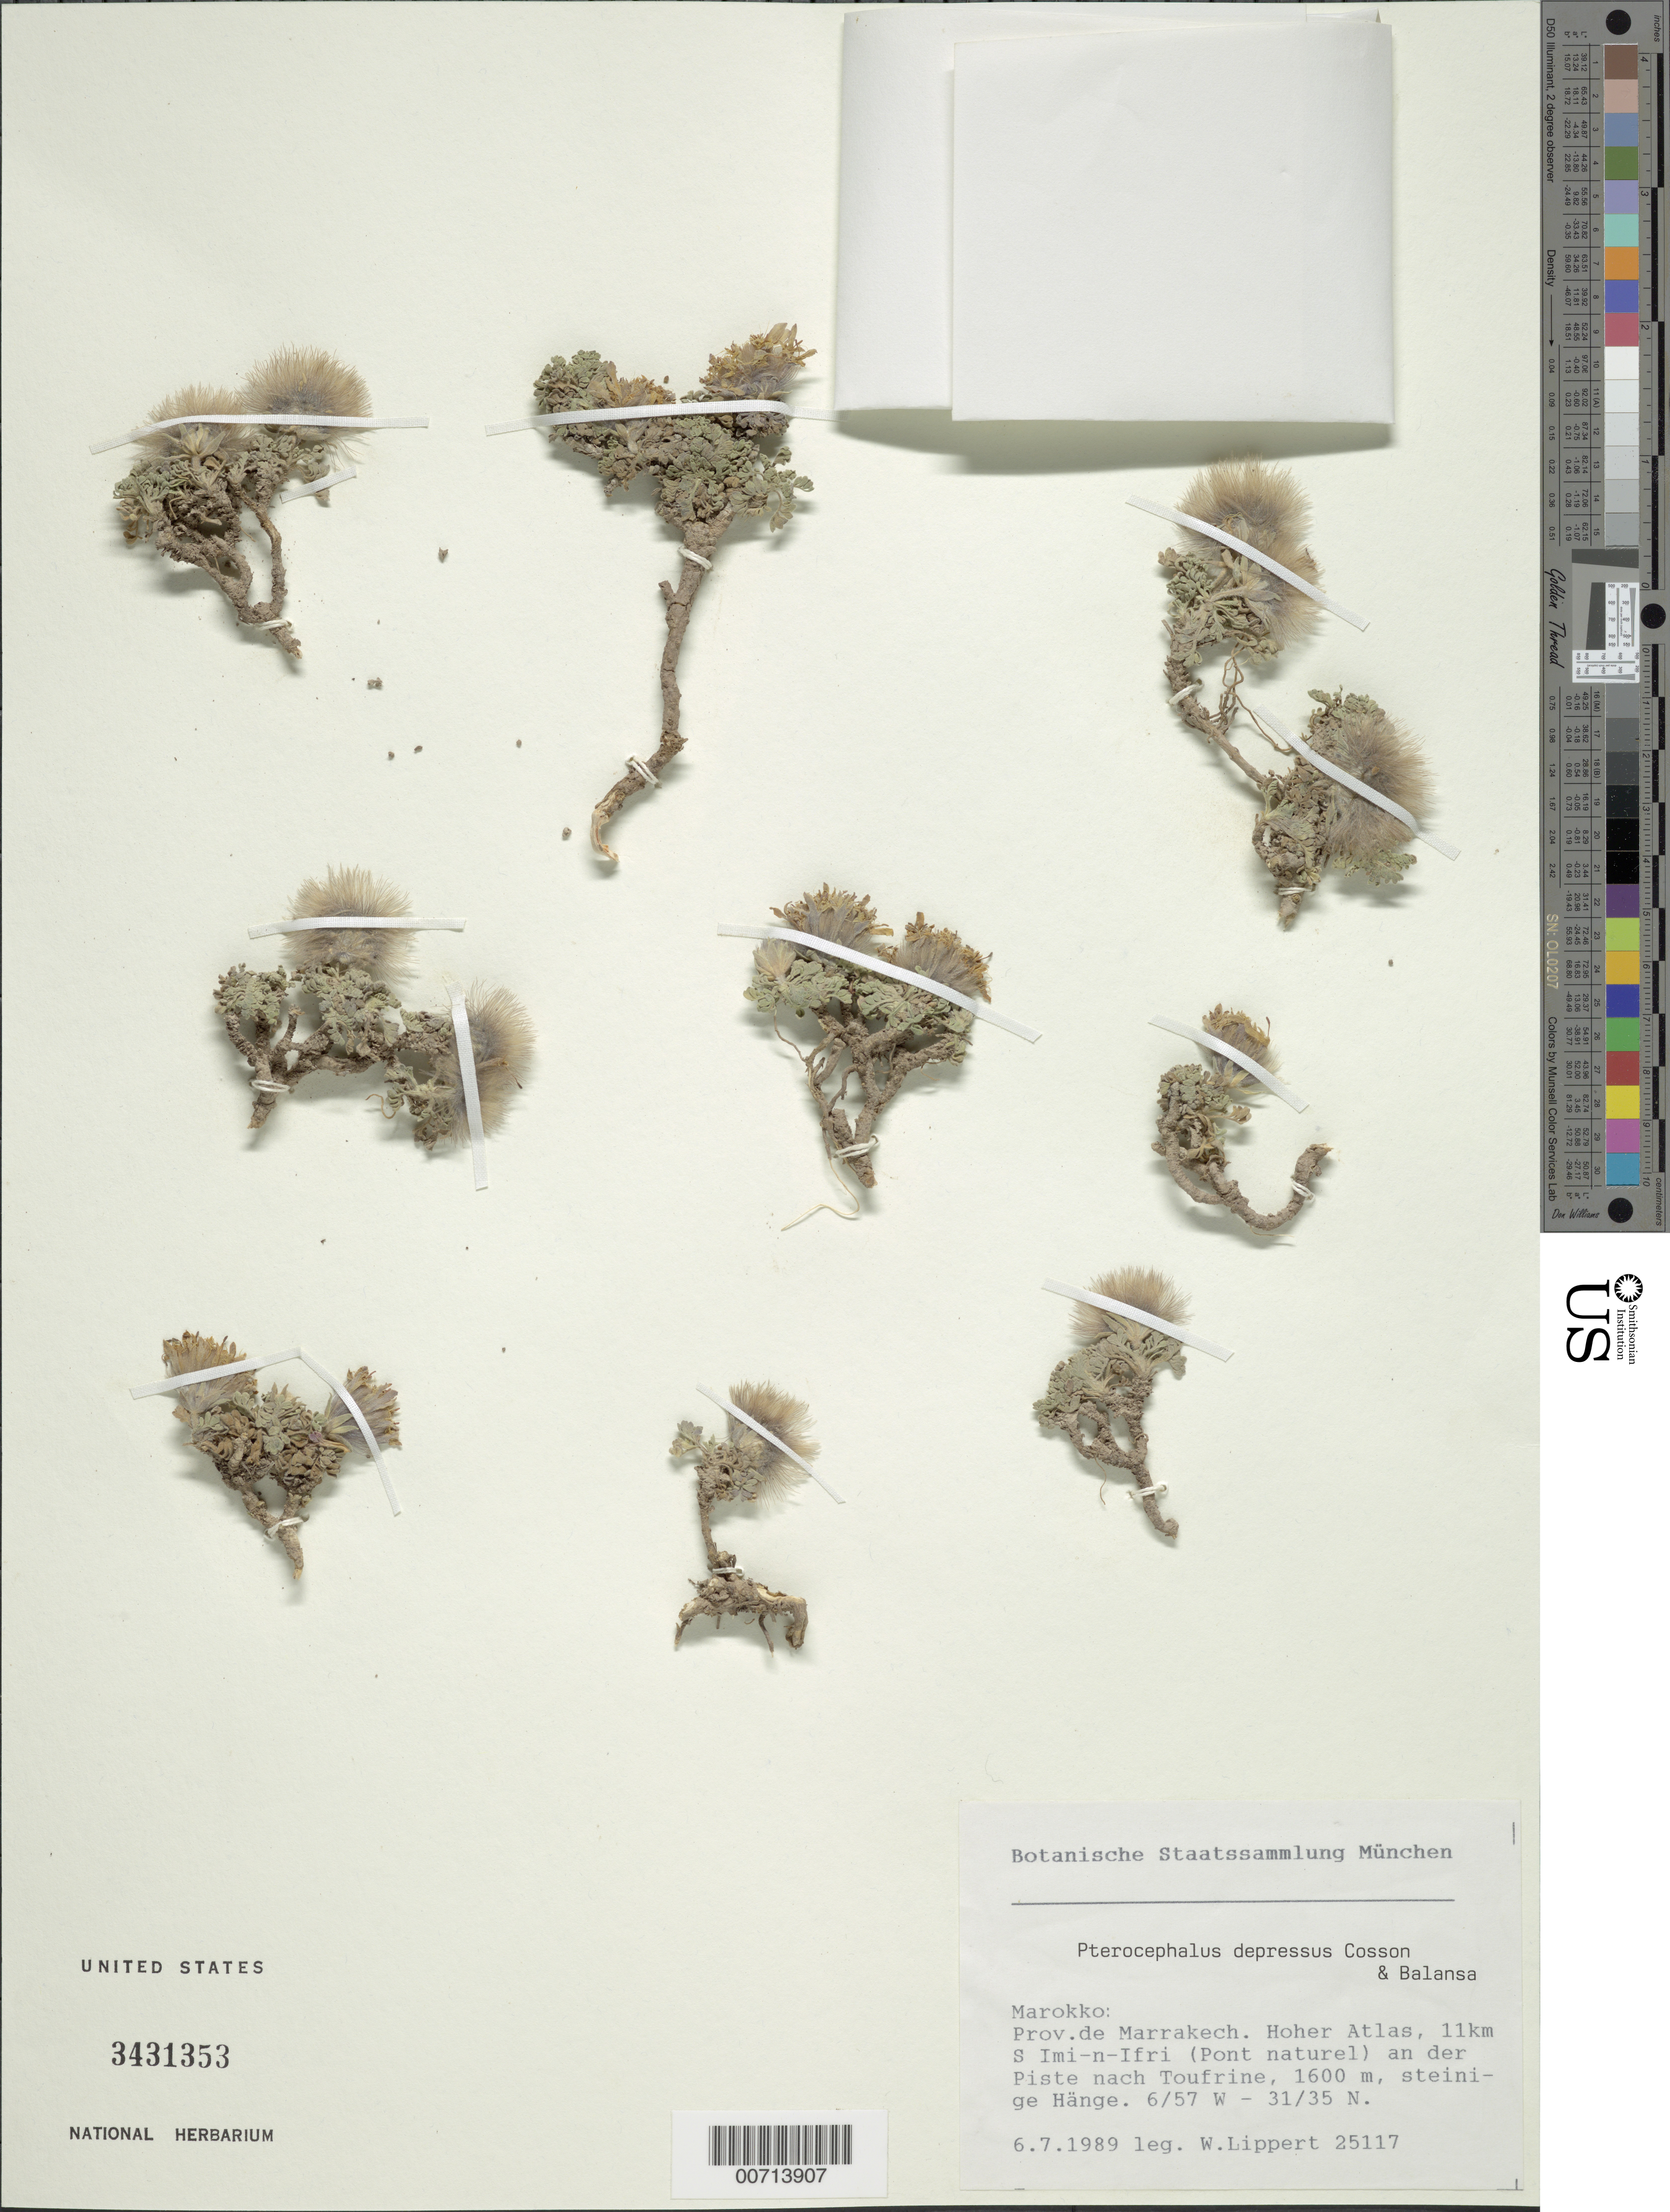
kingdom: Plantae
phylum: Tracheophyta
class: Magnoliopsida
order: Dipsacales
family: Caprifoliaceae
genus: Pterocephalus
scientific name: Pterocephalus depressus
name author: Coss. & Balansa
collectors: Lippert, W.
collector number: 25117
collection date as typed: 06 Jul 1989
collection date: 1989-07-06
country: Morocco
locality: Marrakech.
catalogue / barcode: US 3431353